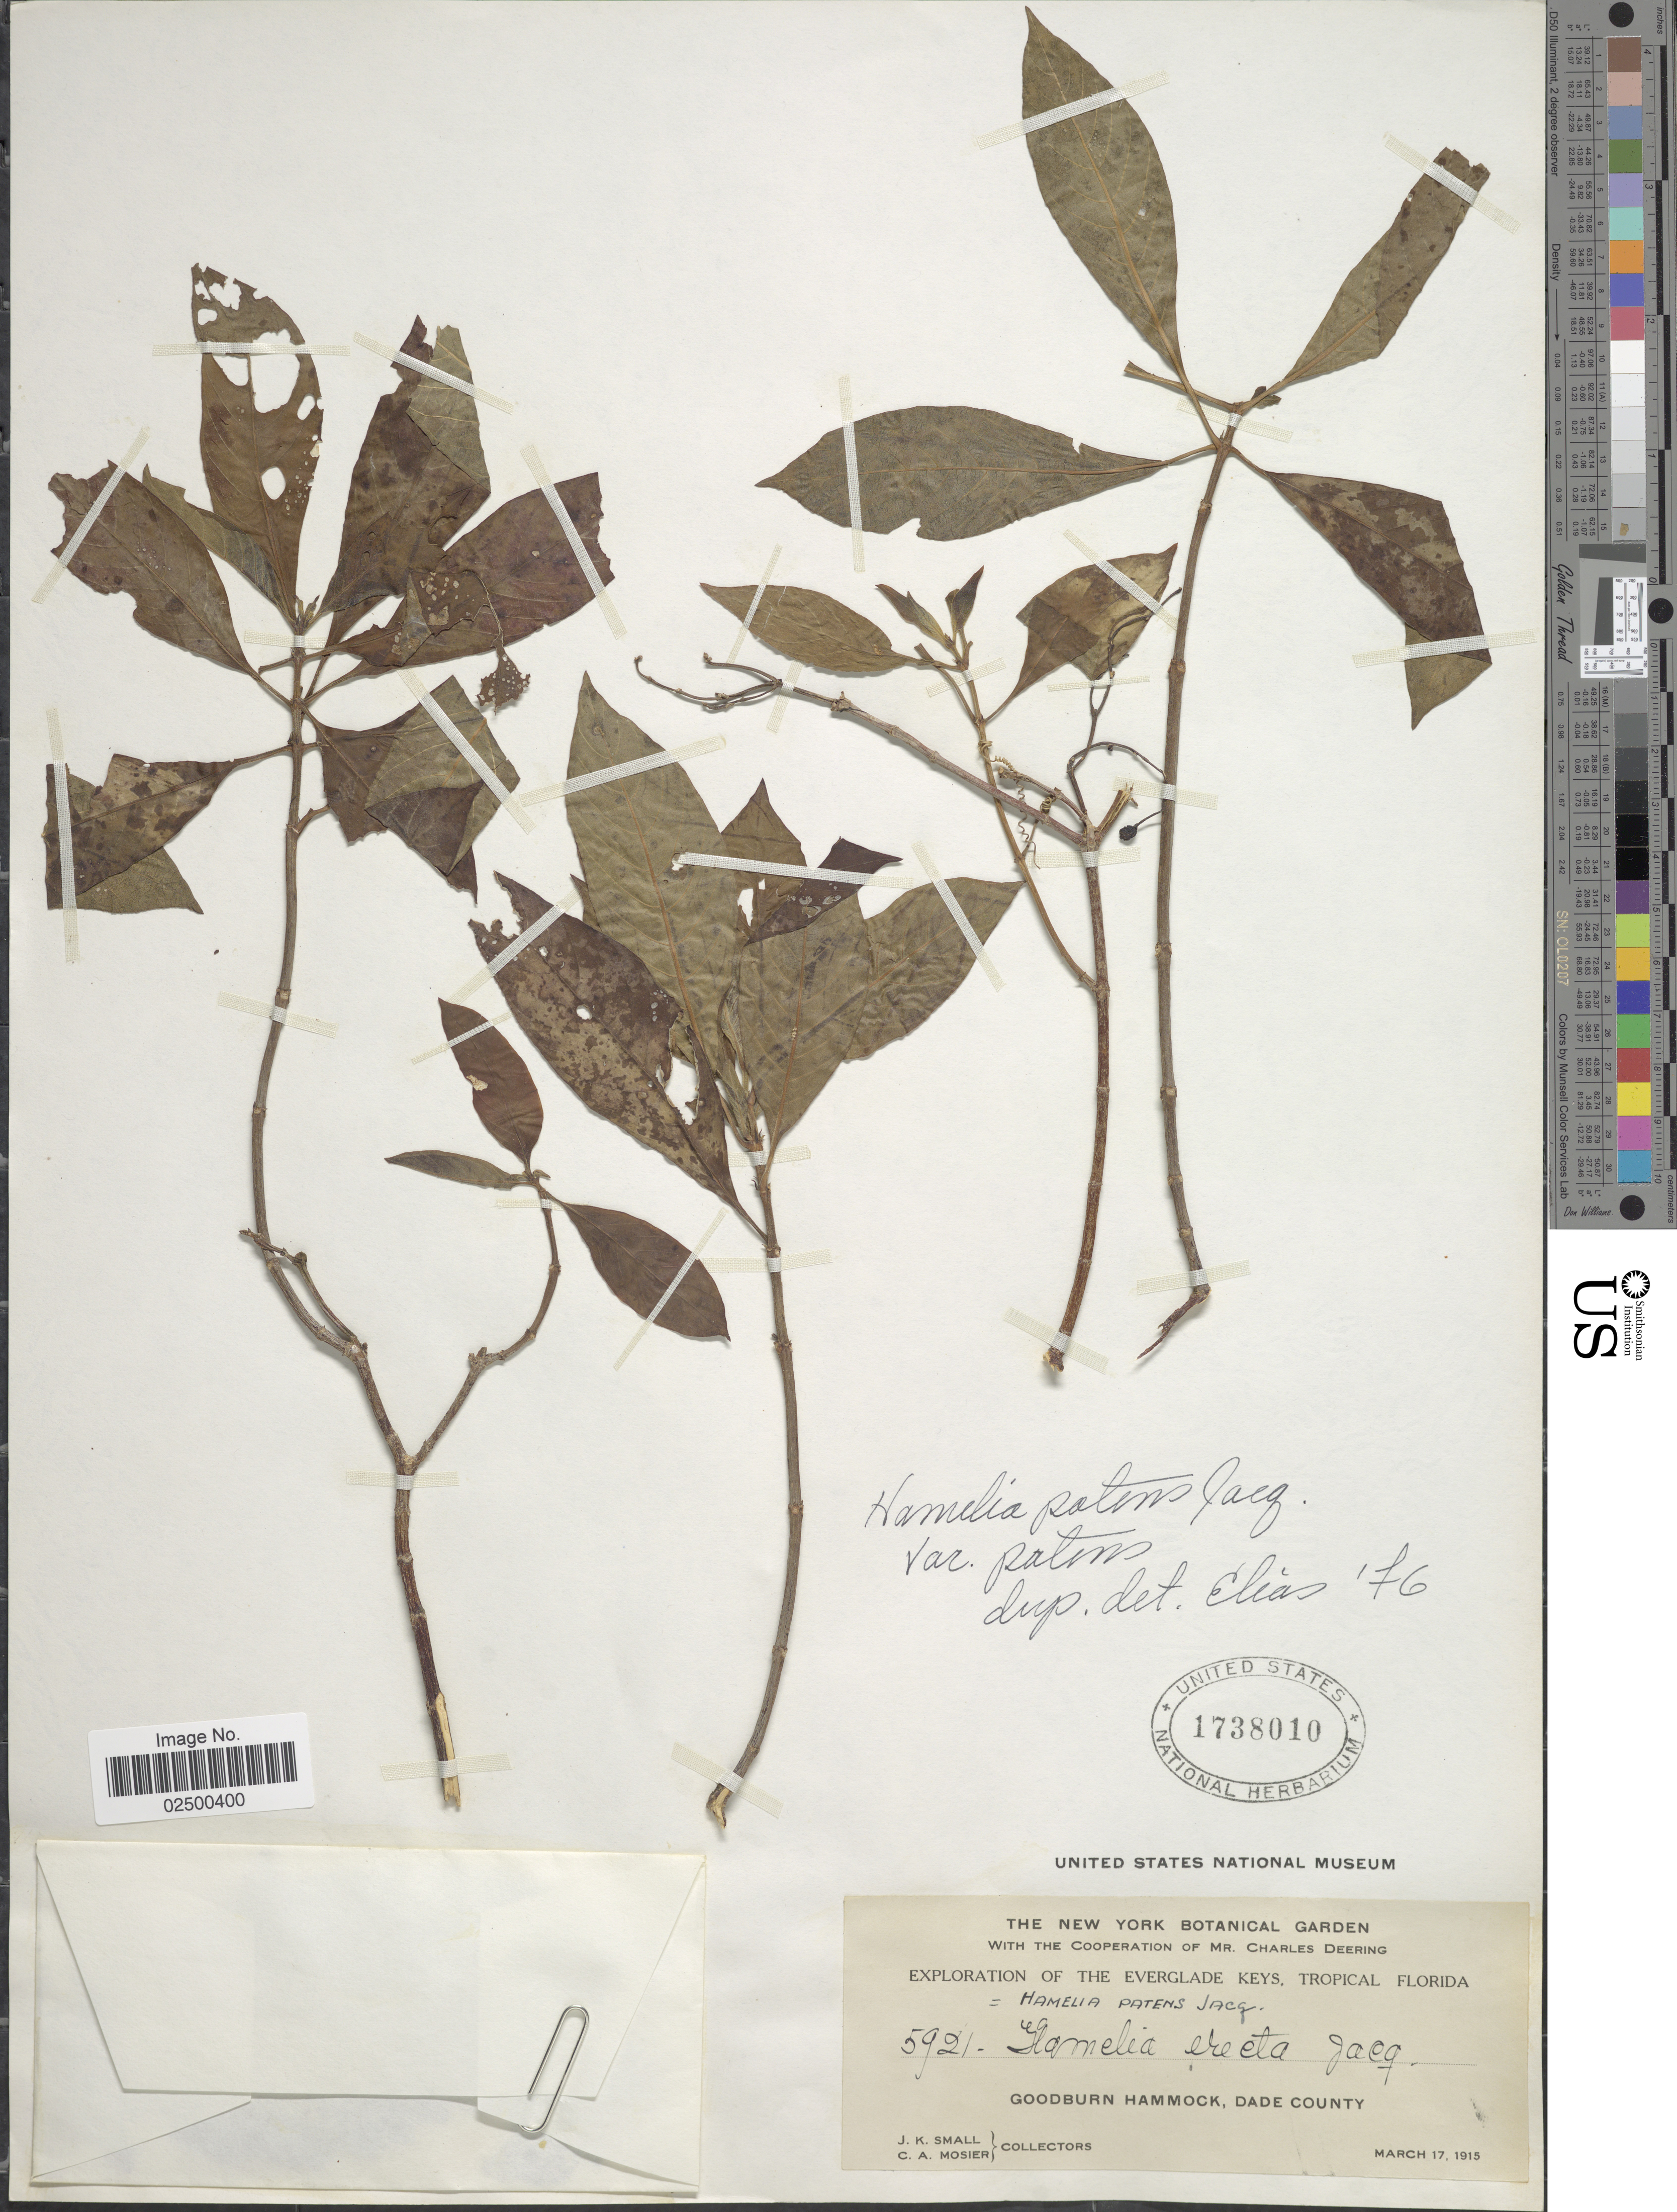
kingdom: Plantae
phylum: Tracheophyta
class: Magnoliopsida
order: Gentianales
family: Rubiaceae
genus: Hamelia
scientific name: Hamelia patens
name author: Jacq.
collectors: J. K. Small & C. A. Mosier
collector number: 5921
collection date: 1915-03-17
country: United States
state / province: Florida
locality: The Everglade Keys, Tropical Florida, Goodburn Hammock, Dade County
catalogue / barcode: US 1738010